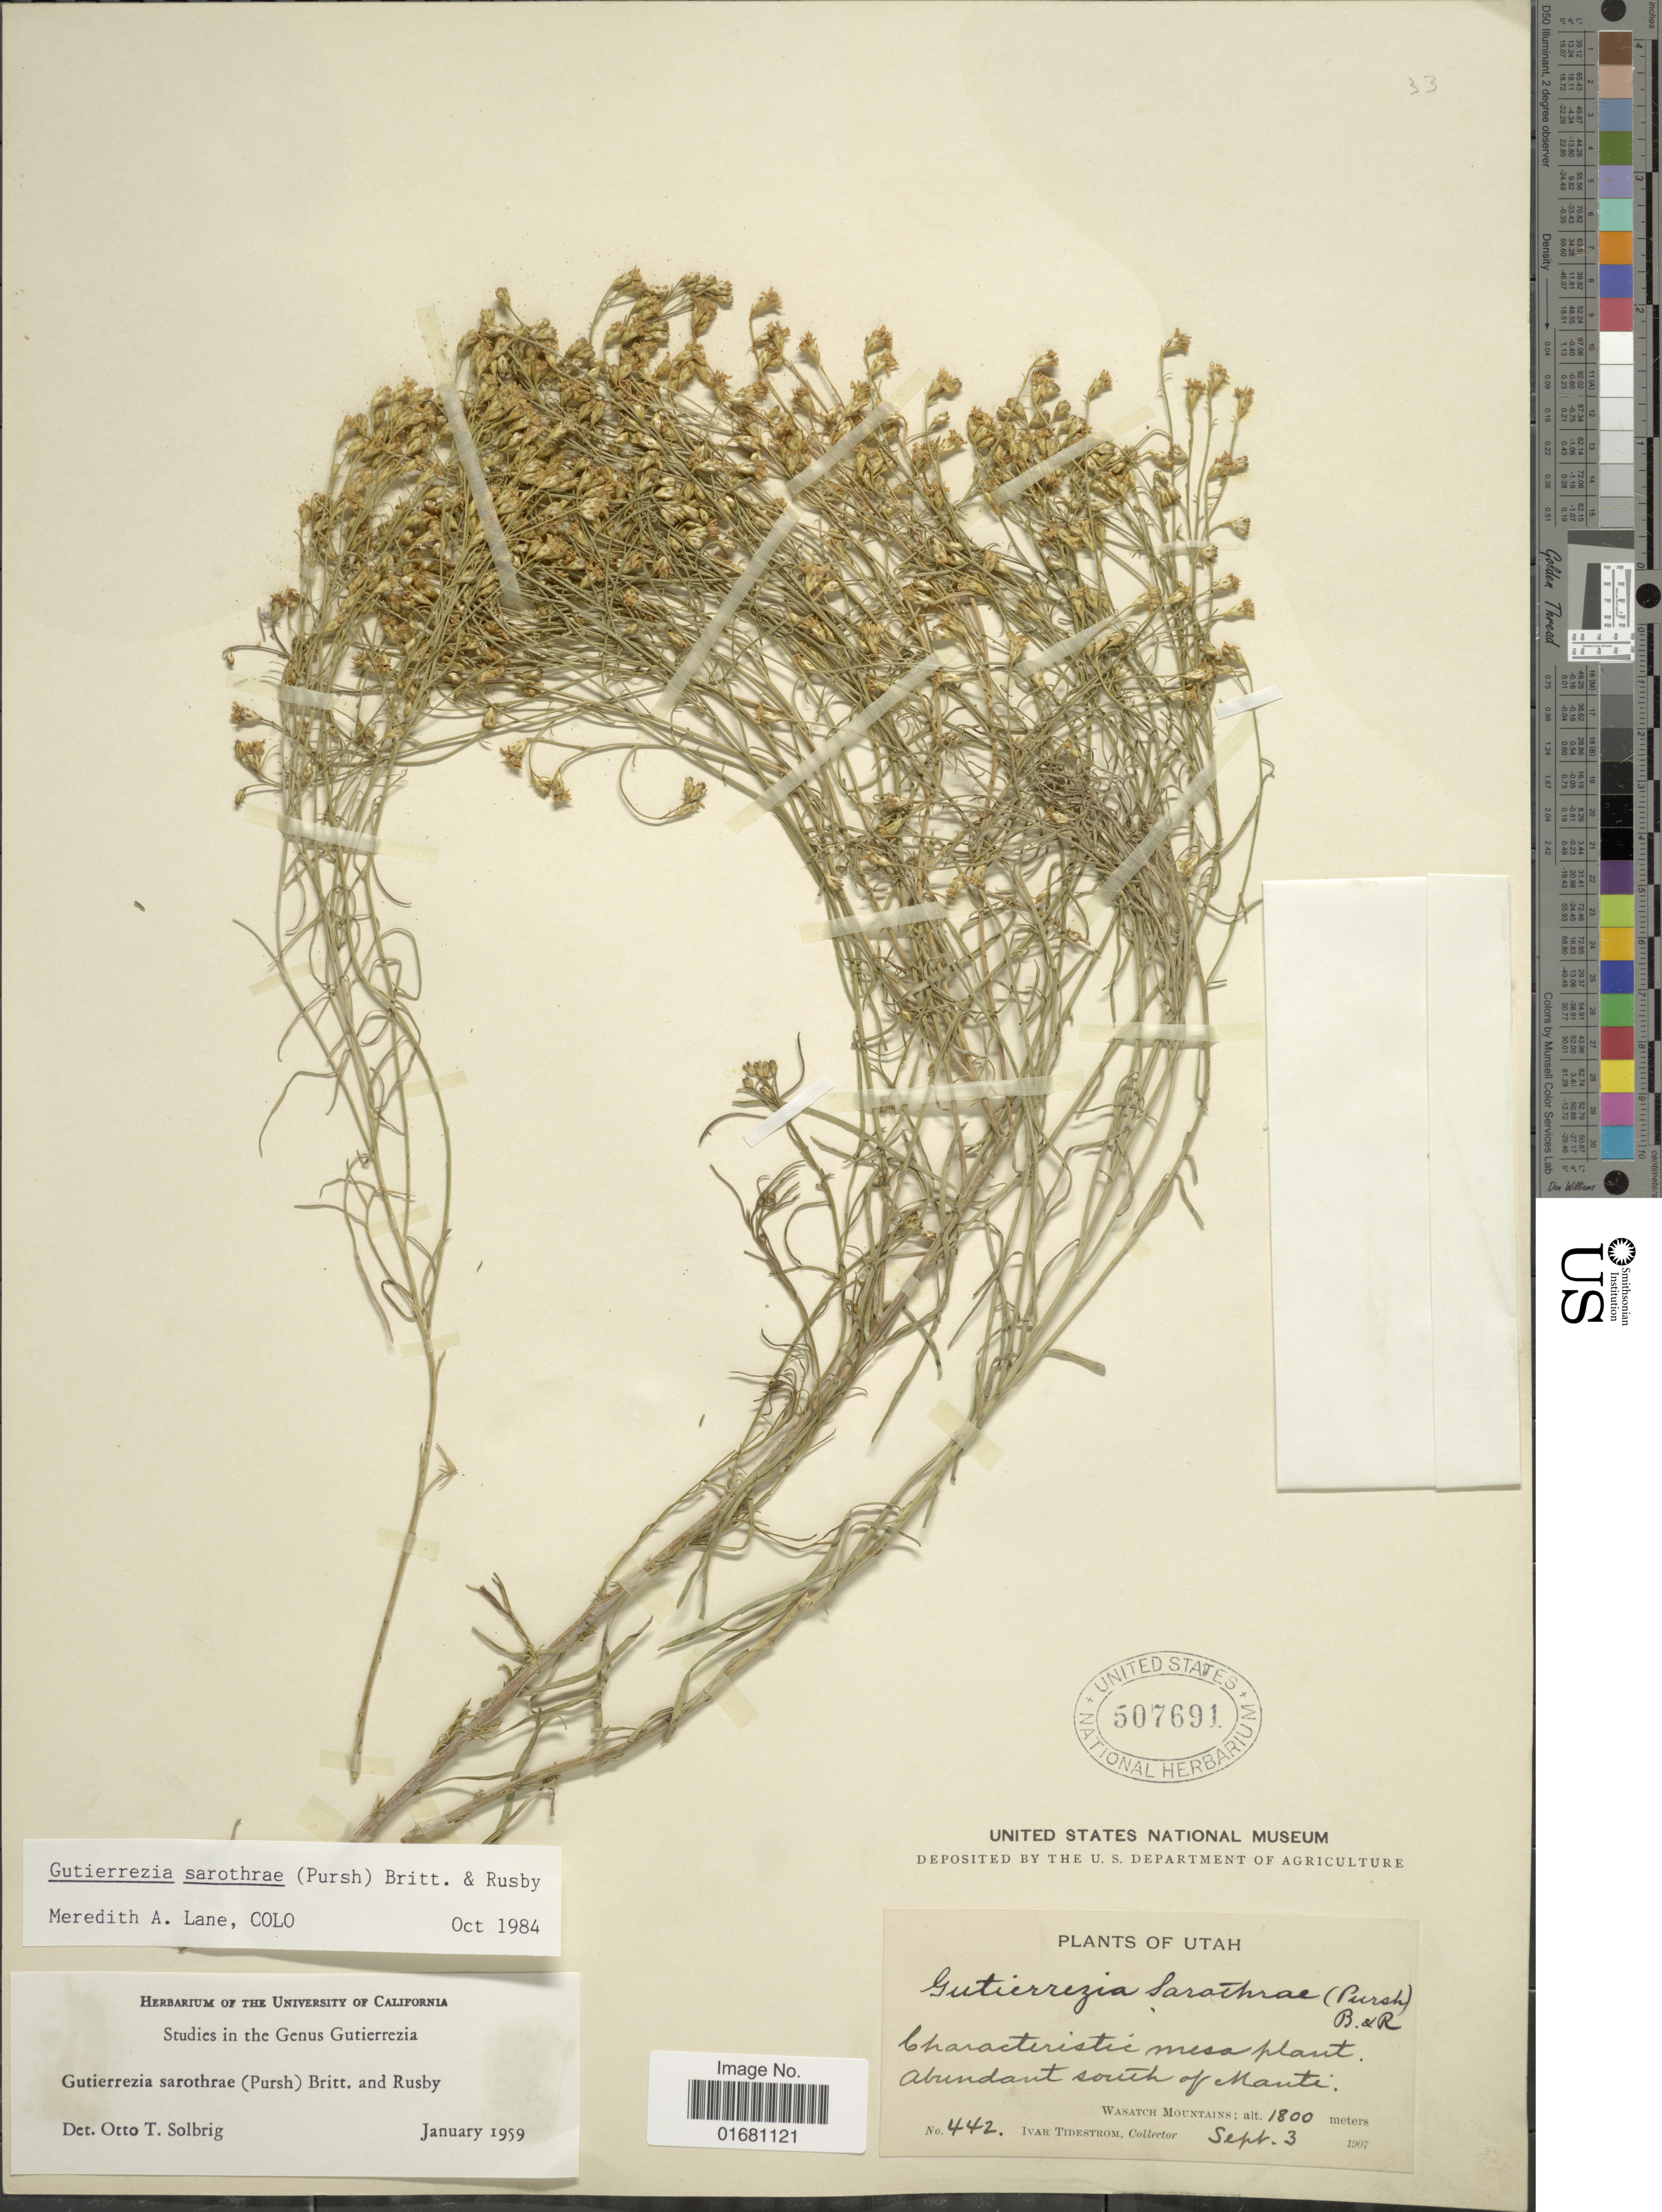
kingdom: Plantae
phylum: Tracheophyta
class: Magnoliopsida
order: Asterales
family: Asteraceae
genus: Gutierrezia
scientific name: Gutierrezia sarothrae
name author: (Pursh) Britton & Rusby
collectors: I. F. Tidestrom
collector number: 442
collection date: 1907-09-03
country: United States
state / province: Utah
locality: Wasatch Mountains, Abundant south of Manti,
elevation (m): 1800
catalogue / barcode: US 507691